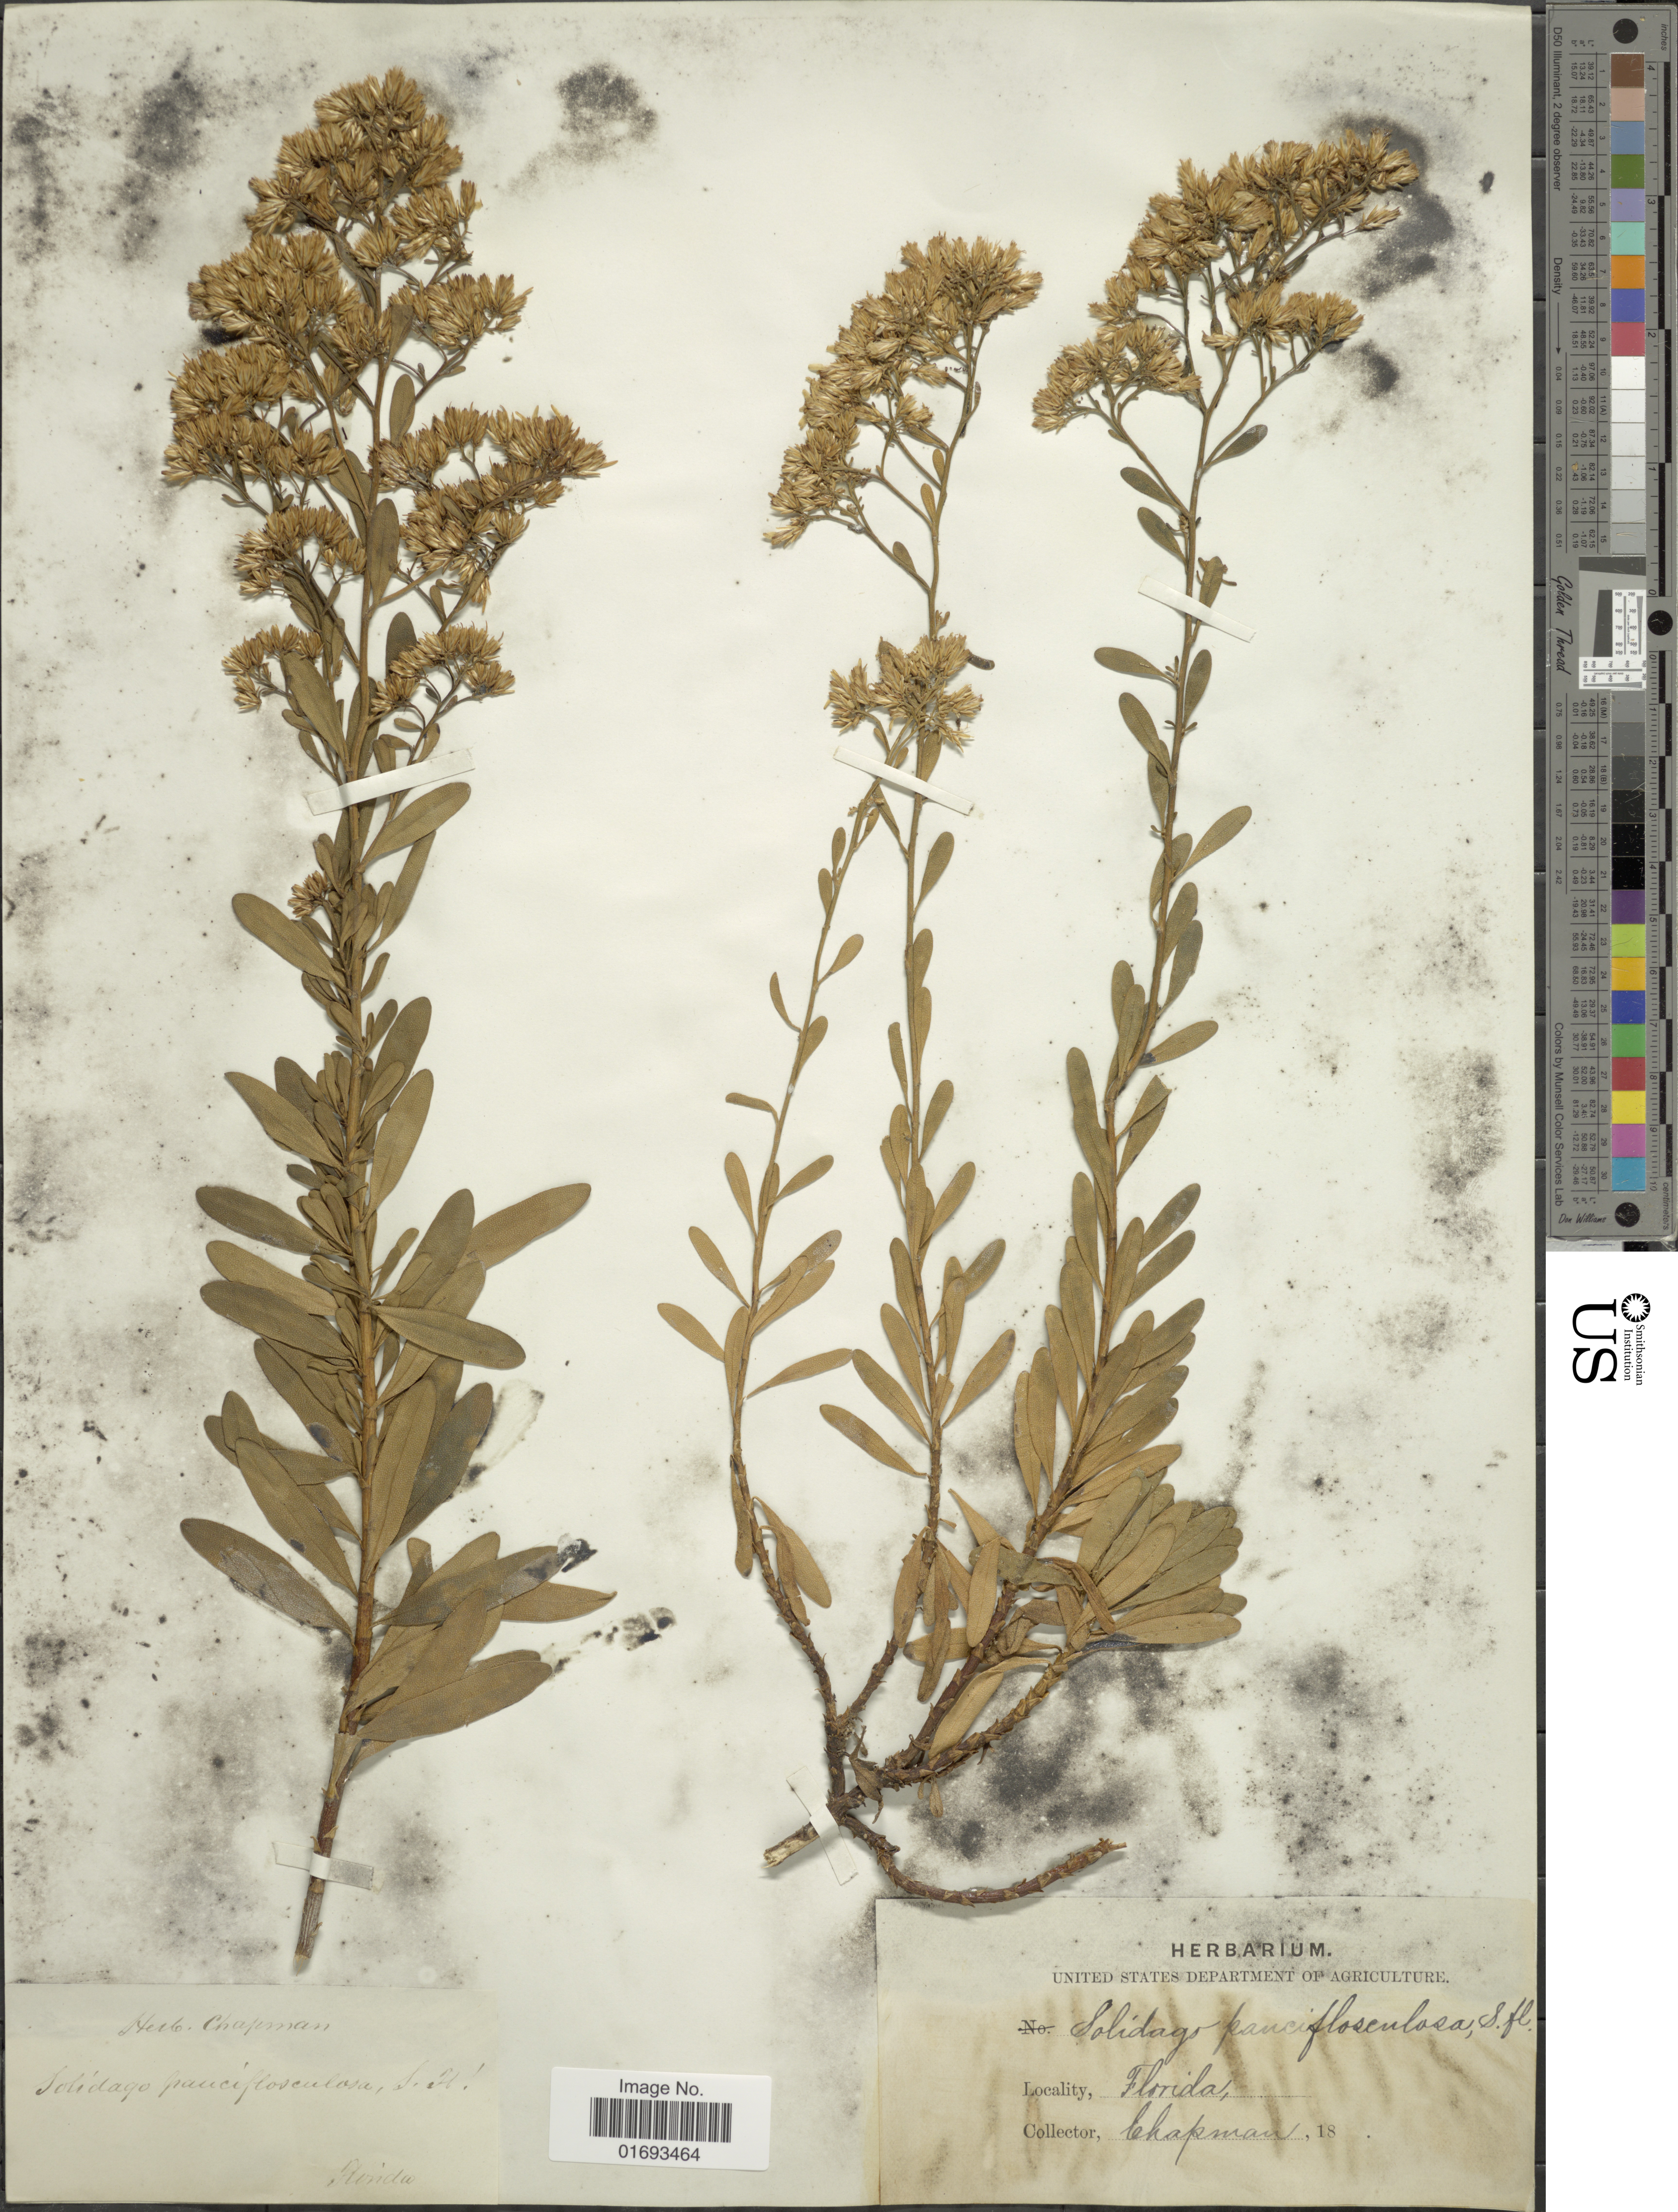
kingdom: Plantae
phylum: Tracheophyta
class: Magnoliopsida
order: Asterales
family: Asteraceae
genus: Chrysoma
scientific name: Chrysoma pauciflosculosa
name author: (Michx.) Greene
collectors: A. Chapman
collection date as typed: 18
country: United States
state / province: Florida